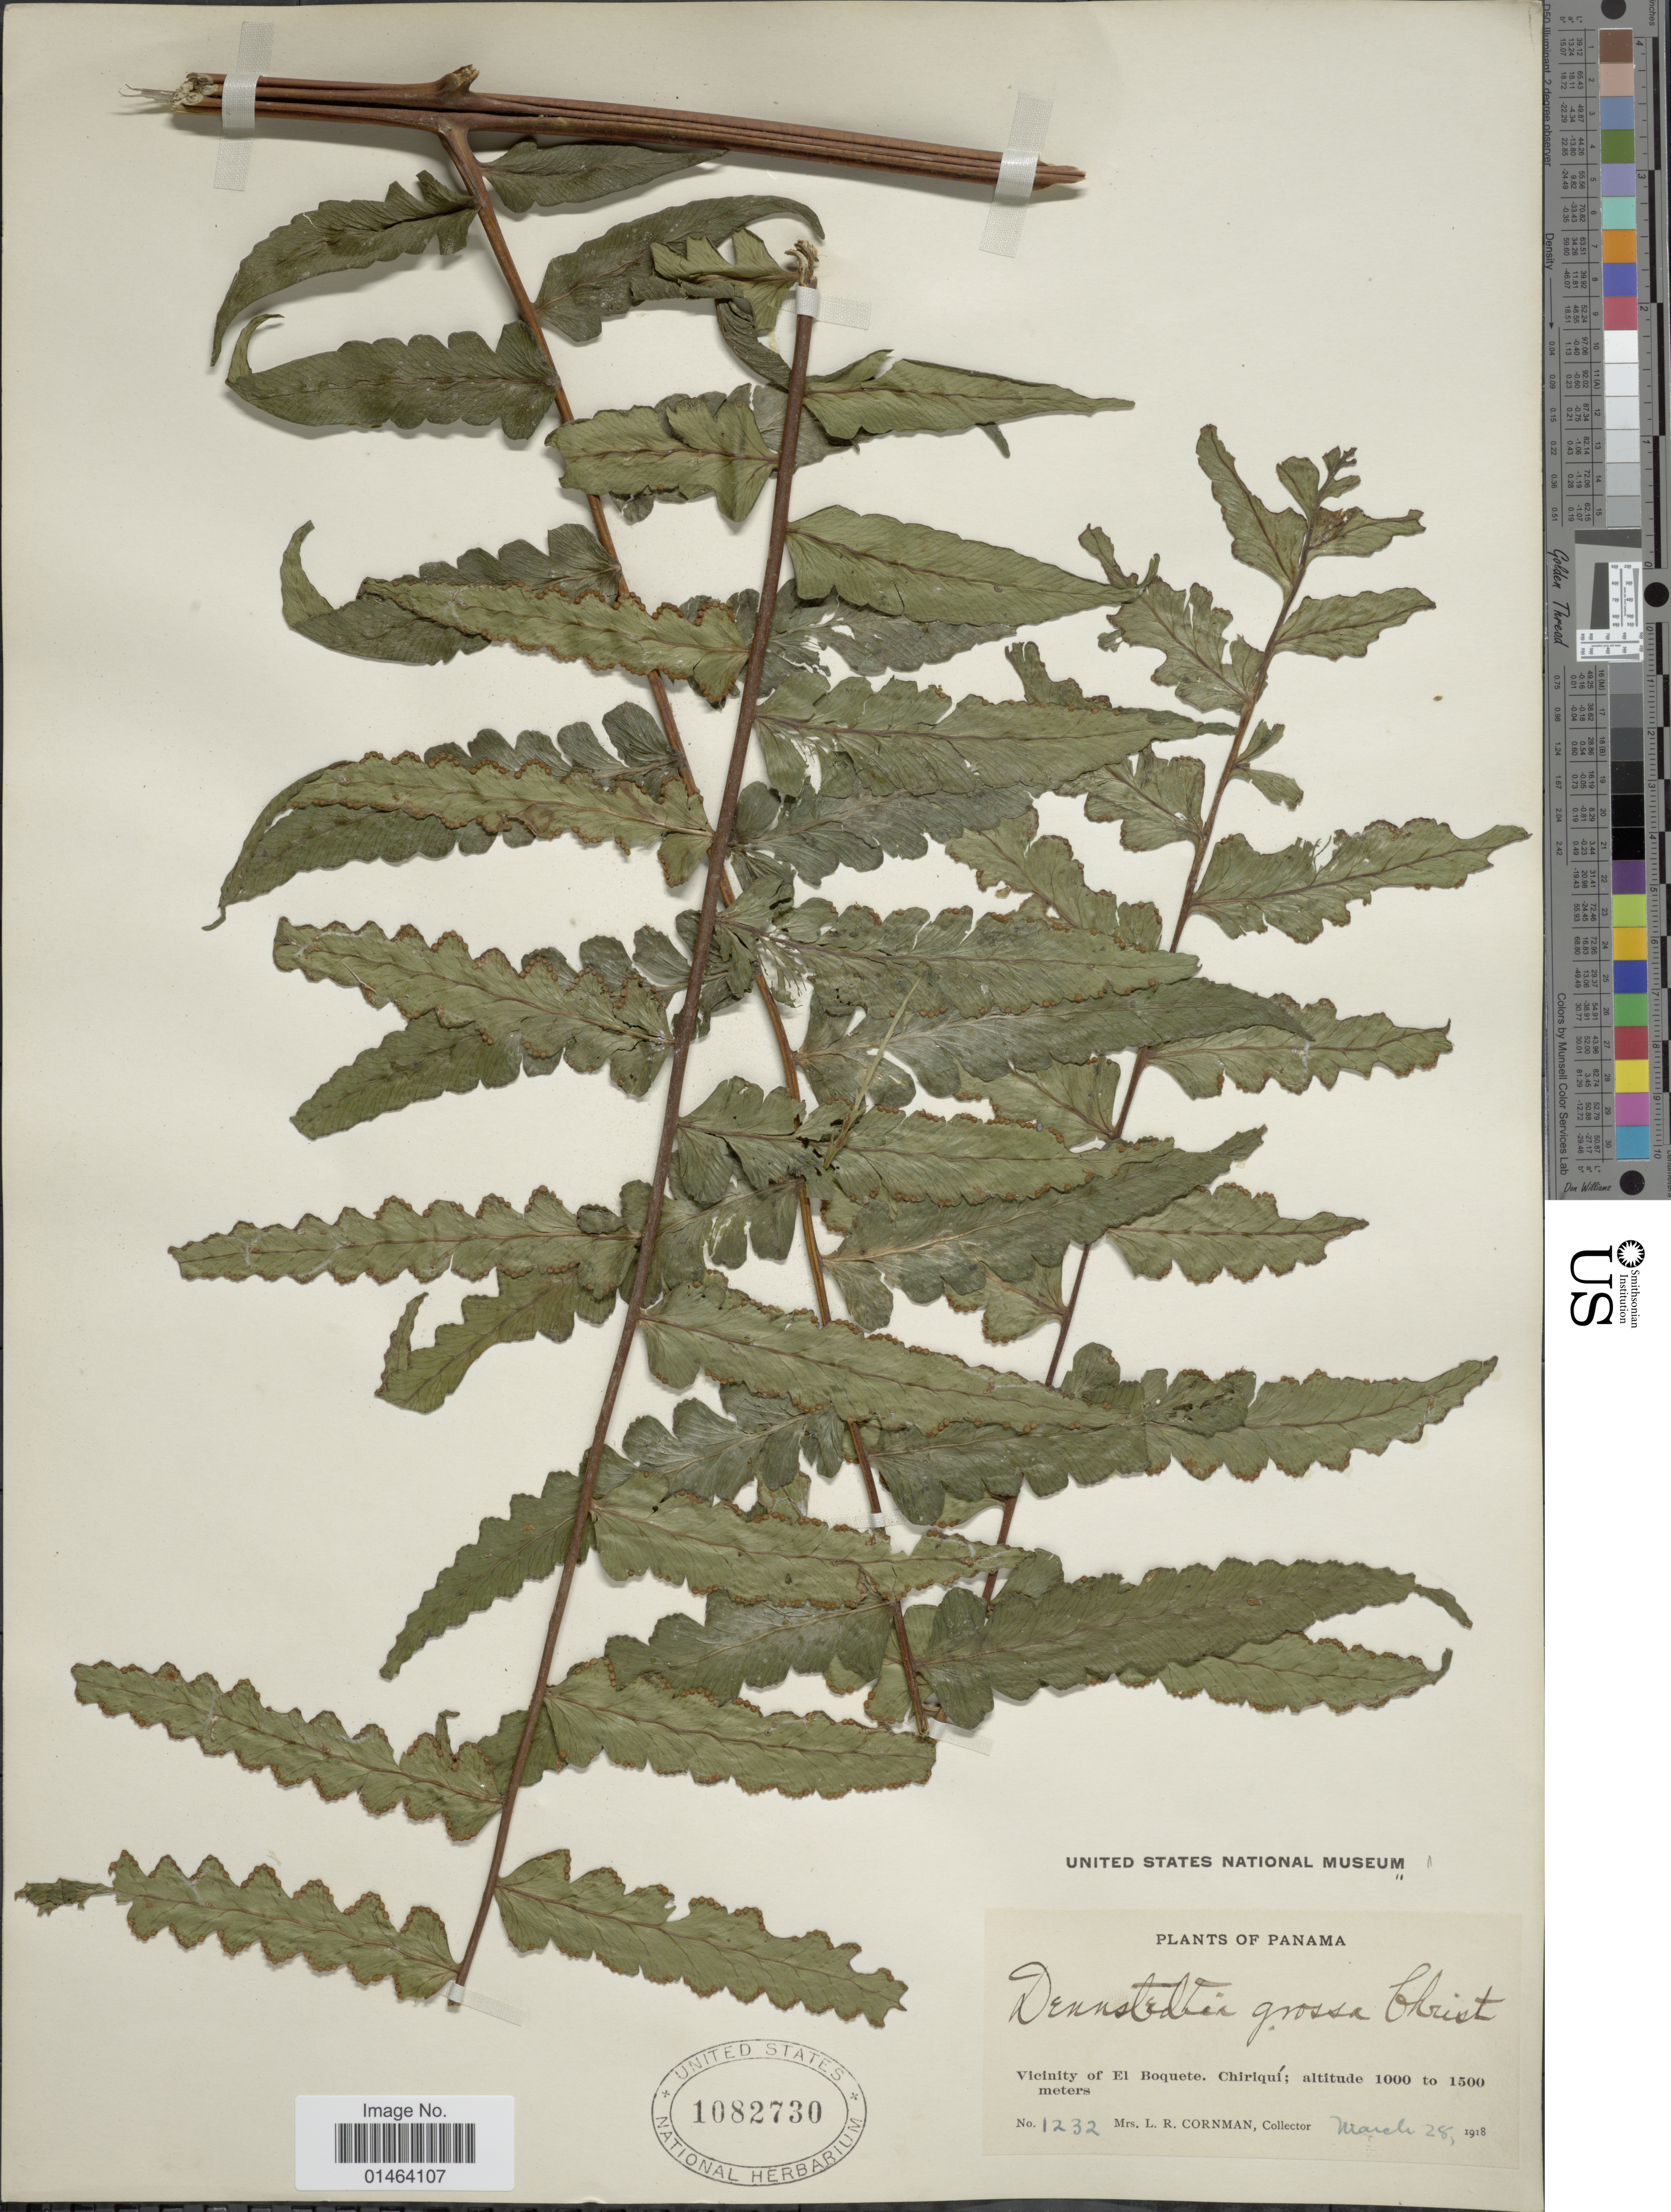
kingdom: Plantae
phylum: Tracheophyta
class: Polypodiopsida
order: Polypodiales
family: Dennstaedtiaceae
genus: Dennstaedtia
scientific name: Dennstaedtia coronata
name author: (Sodiro) C. Chr.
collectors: L. Cornman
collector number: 1232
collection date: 1918-03-28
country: Panama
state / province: Chiriqui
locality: Panama, Vicinity El Boquete.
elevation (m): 1000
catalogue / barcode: US 1082730